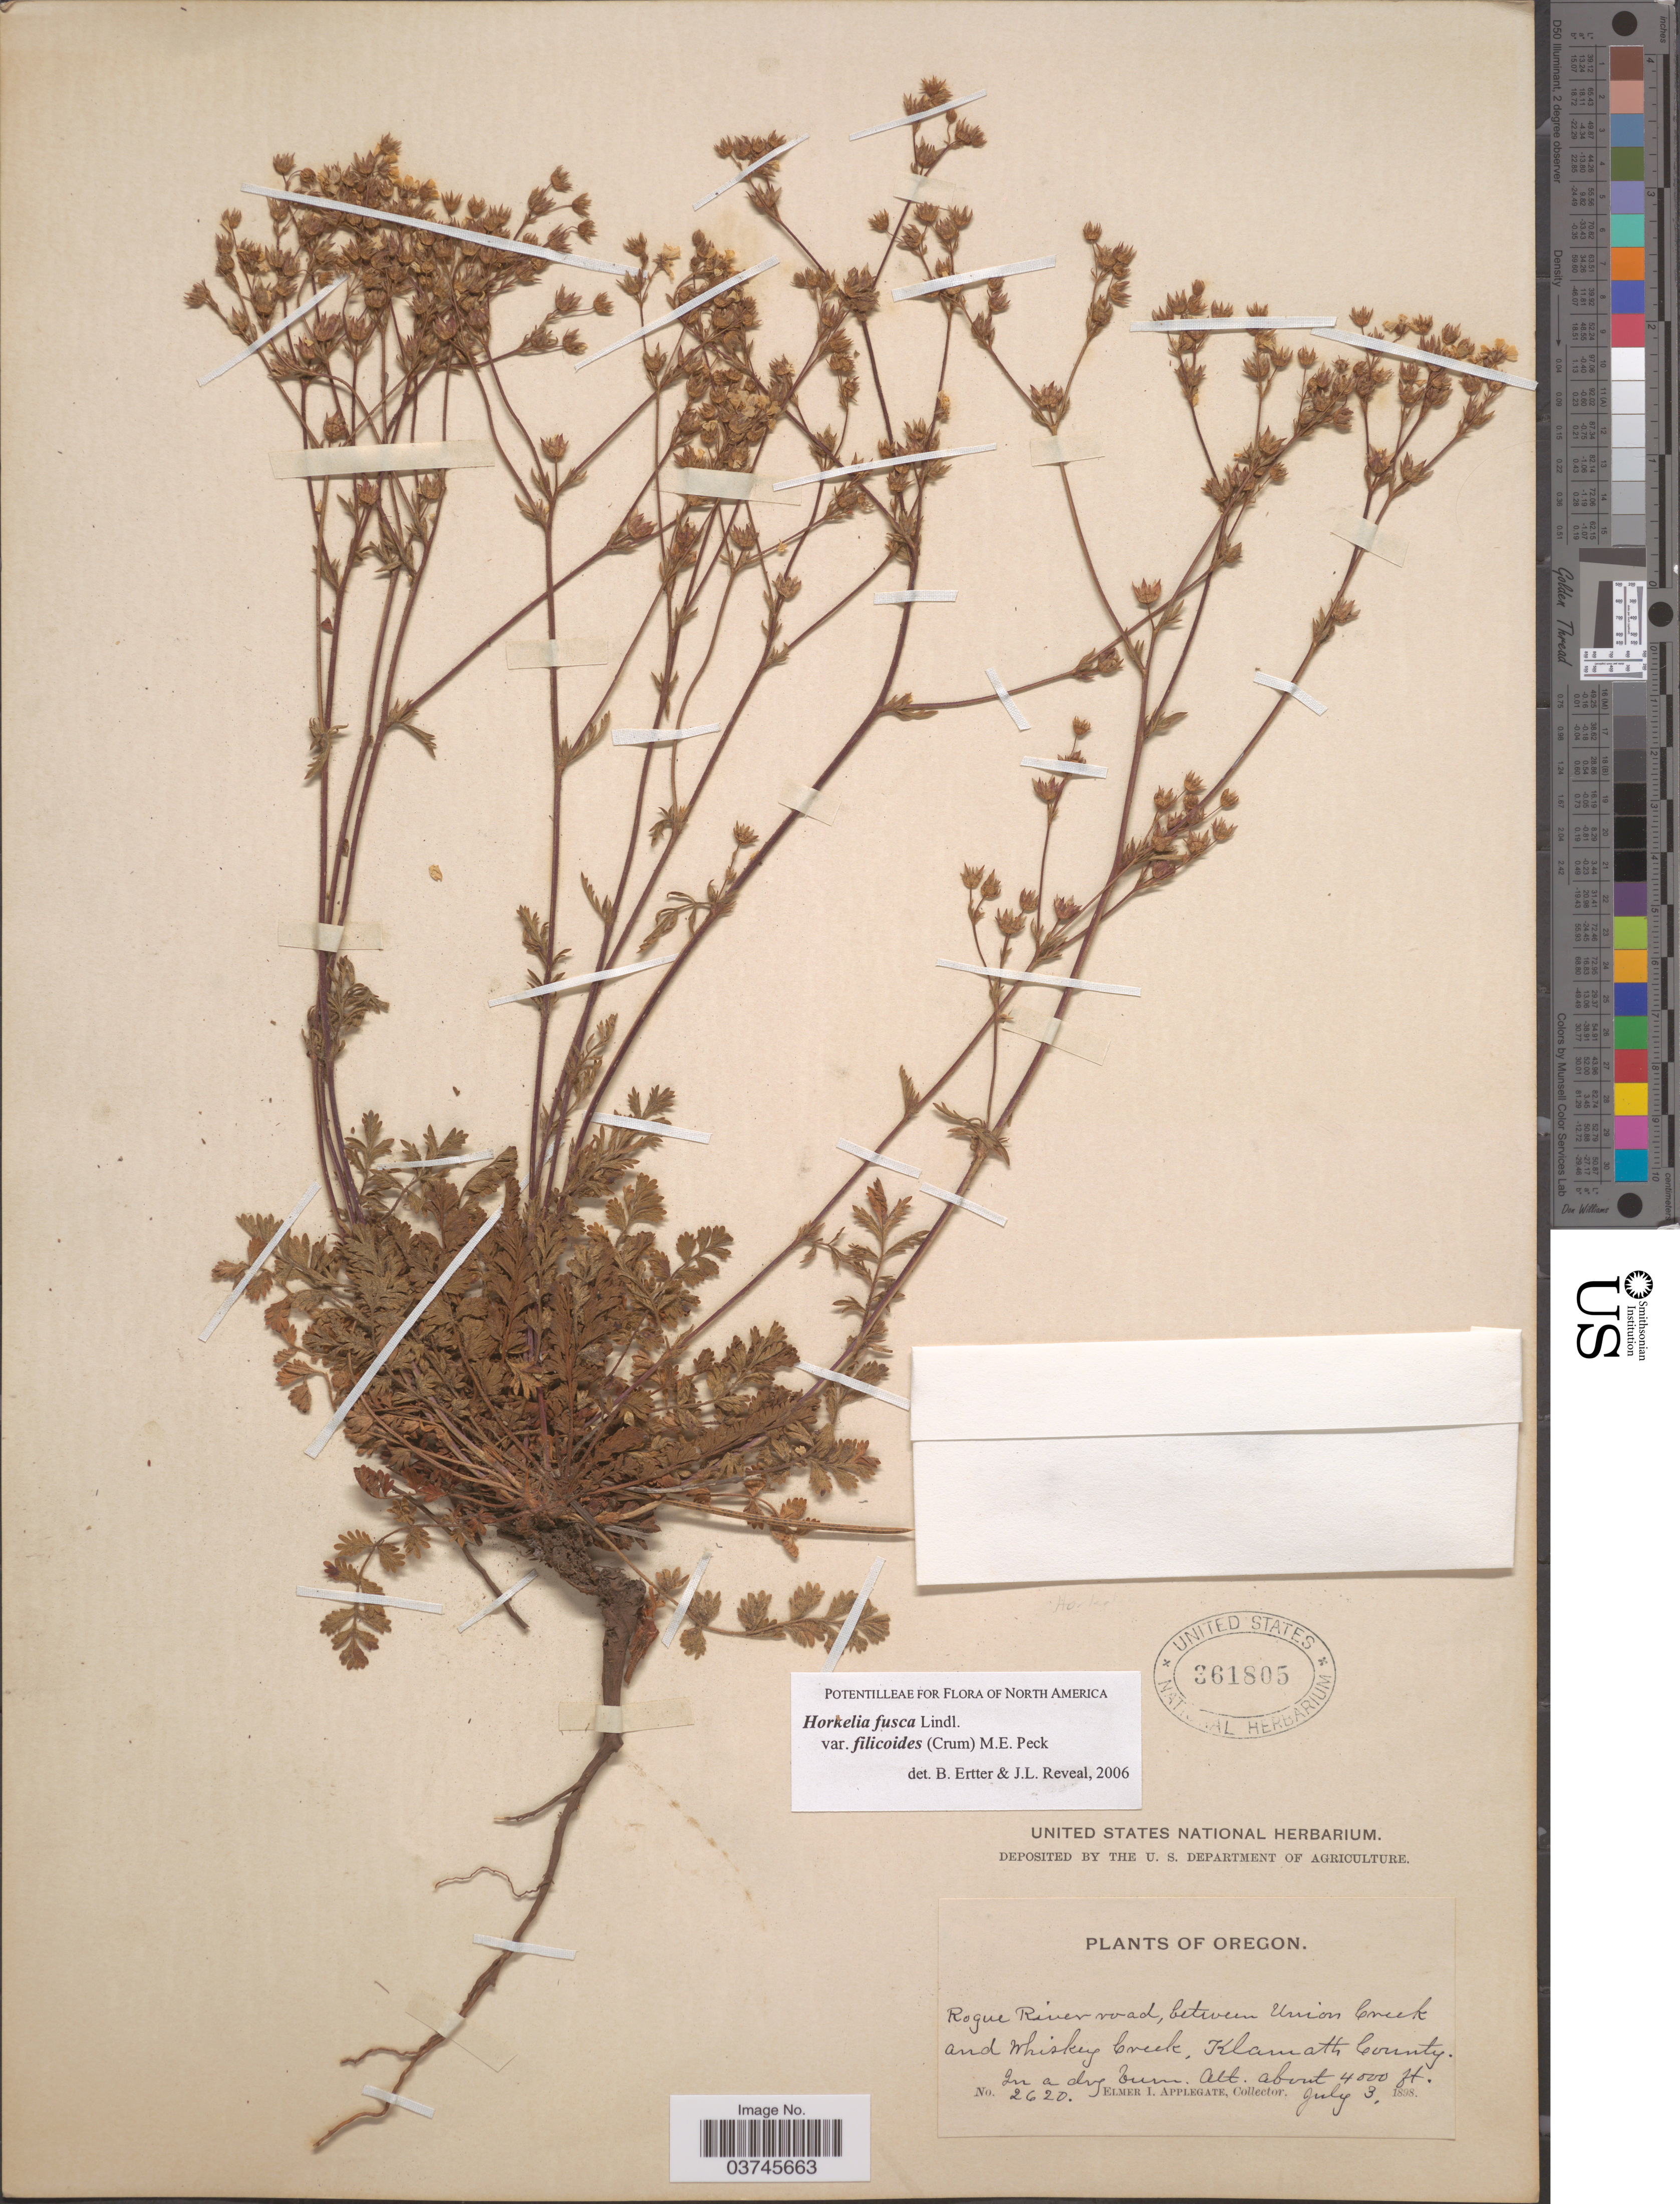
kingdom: Plantae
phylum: Tracheophyta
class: Magnoliopsida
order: Rosales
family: Rosaceae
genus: Potentilla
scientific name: Potentilla douglasii var. filicoides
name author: Crum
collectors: E. I. Applegate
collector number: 2620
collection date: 1898-07-03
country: United States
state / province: Oregon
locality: Rogue River road, between Union Creek and Whiskey Creek, Klamath County.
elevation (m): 1219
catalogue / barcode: US 361805